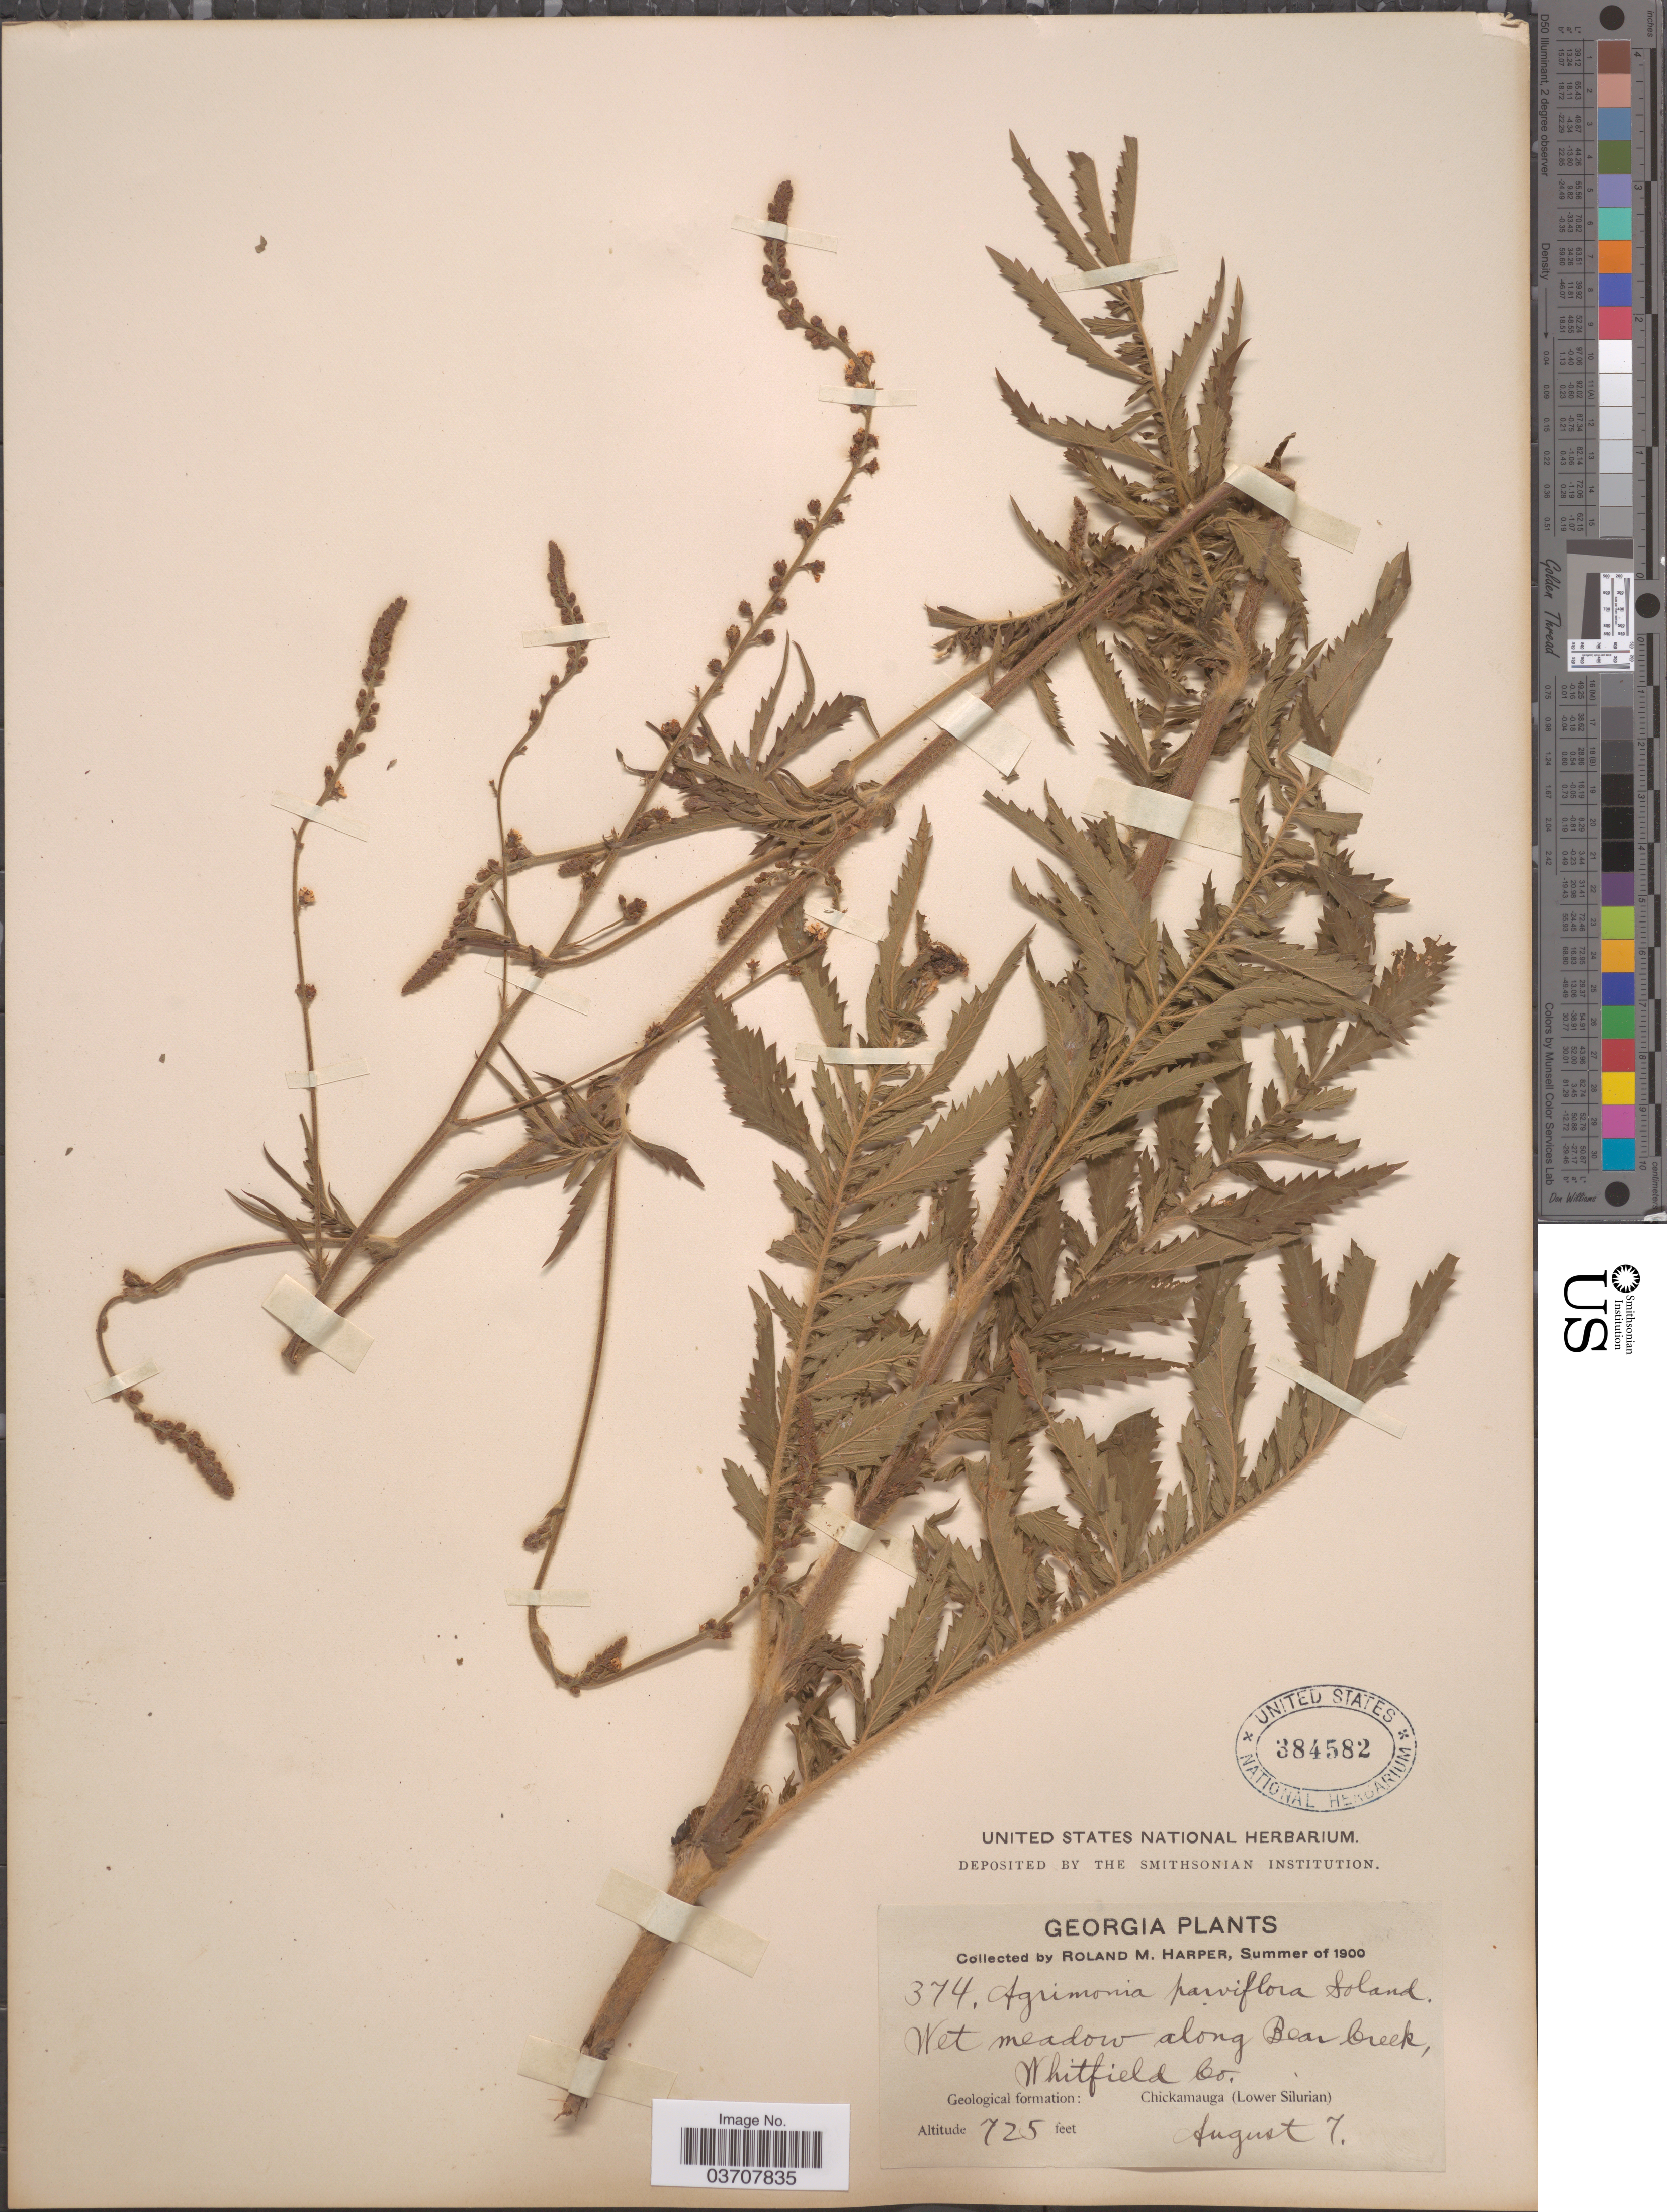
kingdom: Plantae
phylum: Tracheophyta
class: Magnoliopsida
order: Rosales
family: Rosaceae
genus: Agrimonia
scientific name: Agrimonia parviflora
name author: Aiton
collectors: R. M. Harper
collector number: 374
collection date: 1900-08-07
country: United States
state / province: Georgia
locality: Along Bear Creek, Whitfield Co. Geological formation: Chickamauga (Lower Silurian).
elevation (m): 221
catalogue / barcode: US 384582